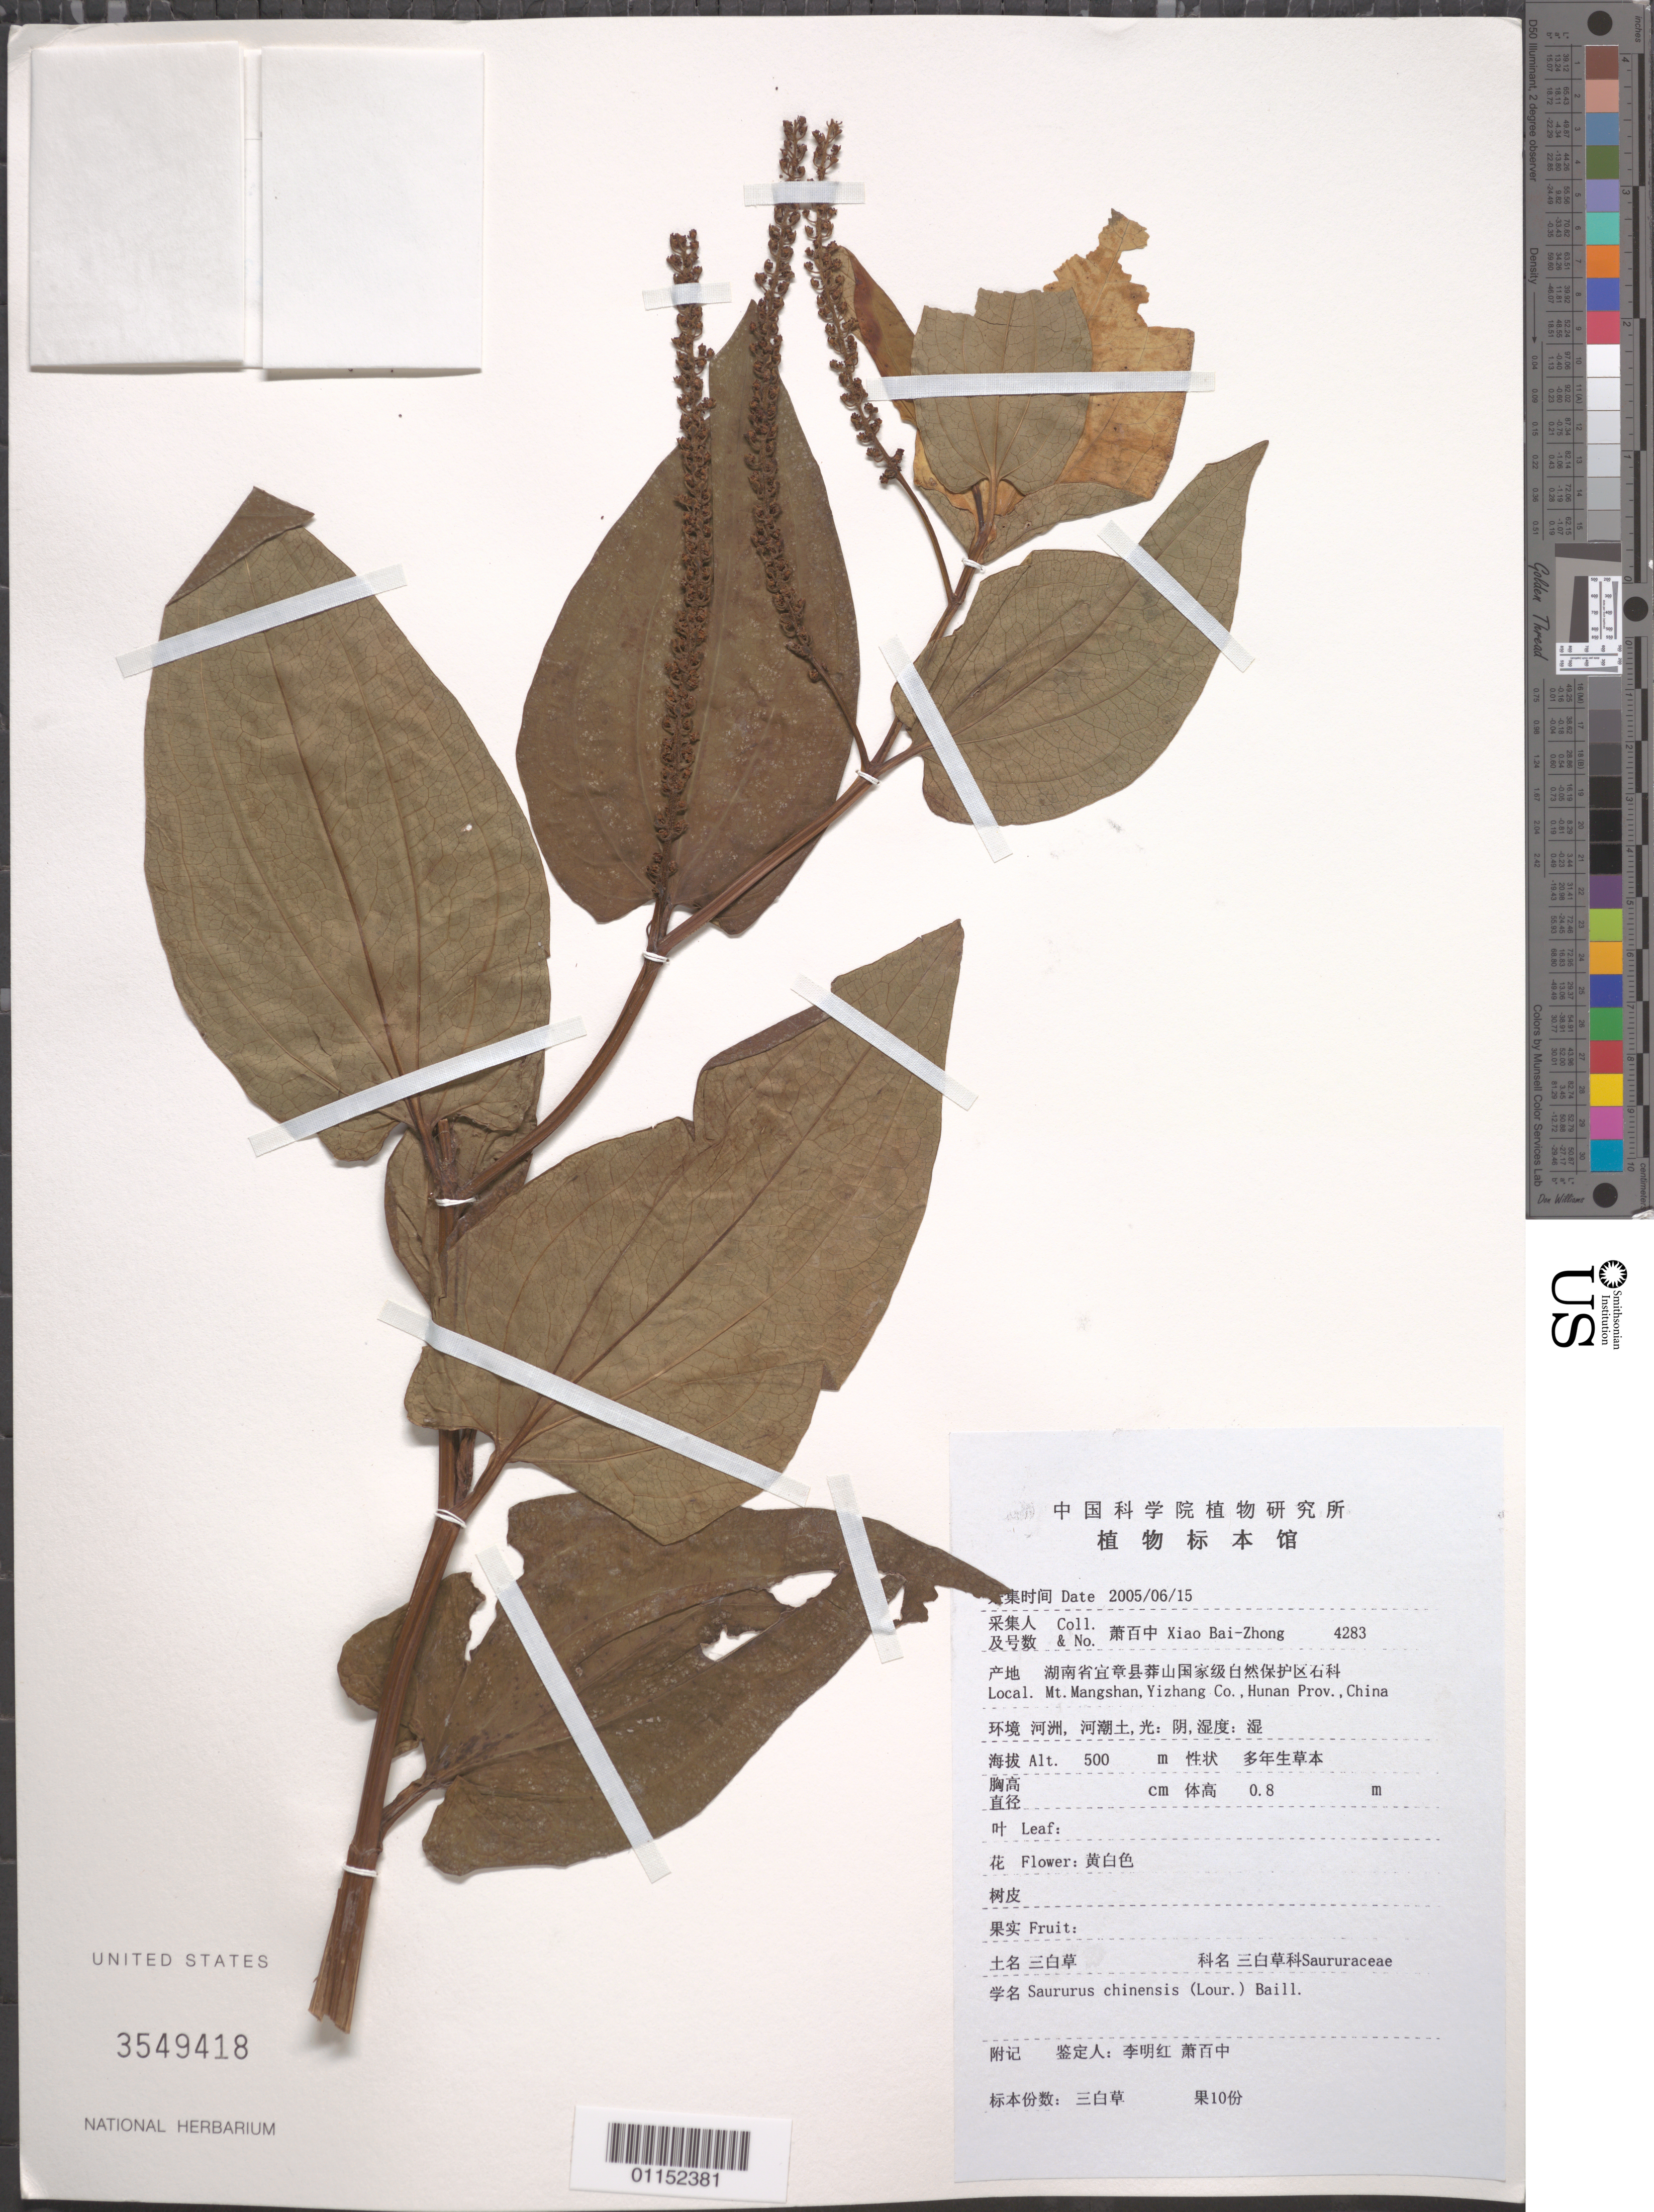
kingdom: Plantae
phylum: Tracheophyta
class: Magnoliopsida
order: Piperales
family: Saururaceae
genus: Saururus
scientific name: Saururus chinensis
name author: (Lour.) Baill.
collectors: B. Z. Xiao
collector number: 4283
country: China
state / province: Hunan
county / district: Yizhang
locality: Mt. Mangshan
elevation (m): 500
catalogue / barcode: US 3549418